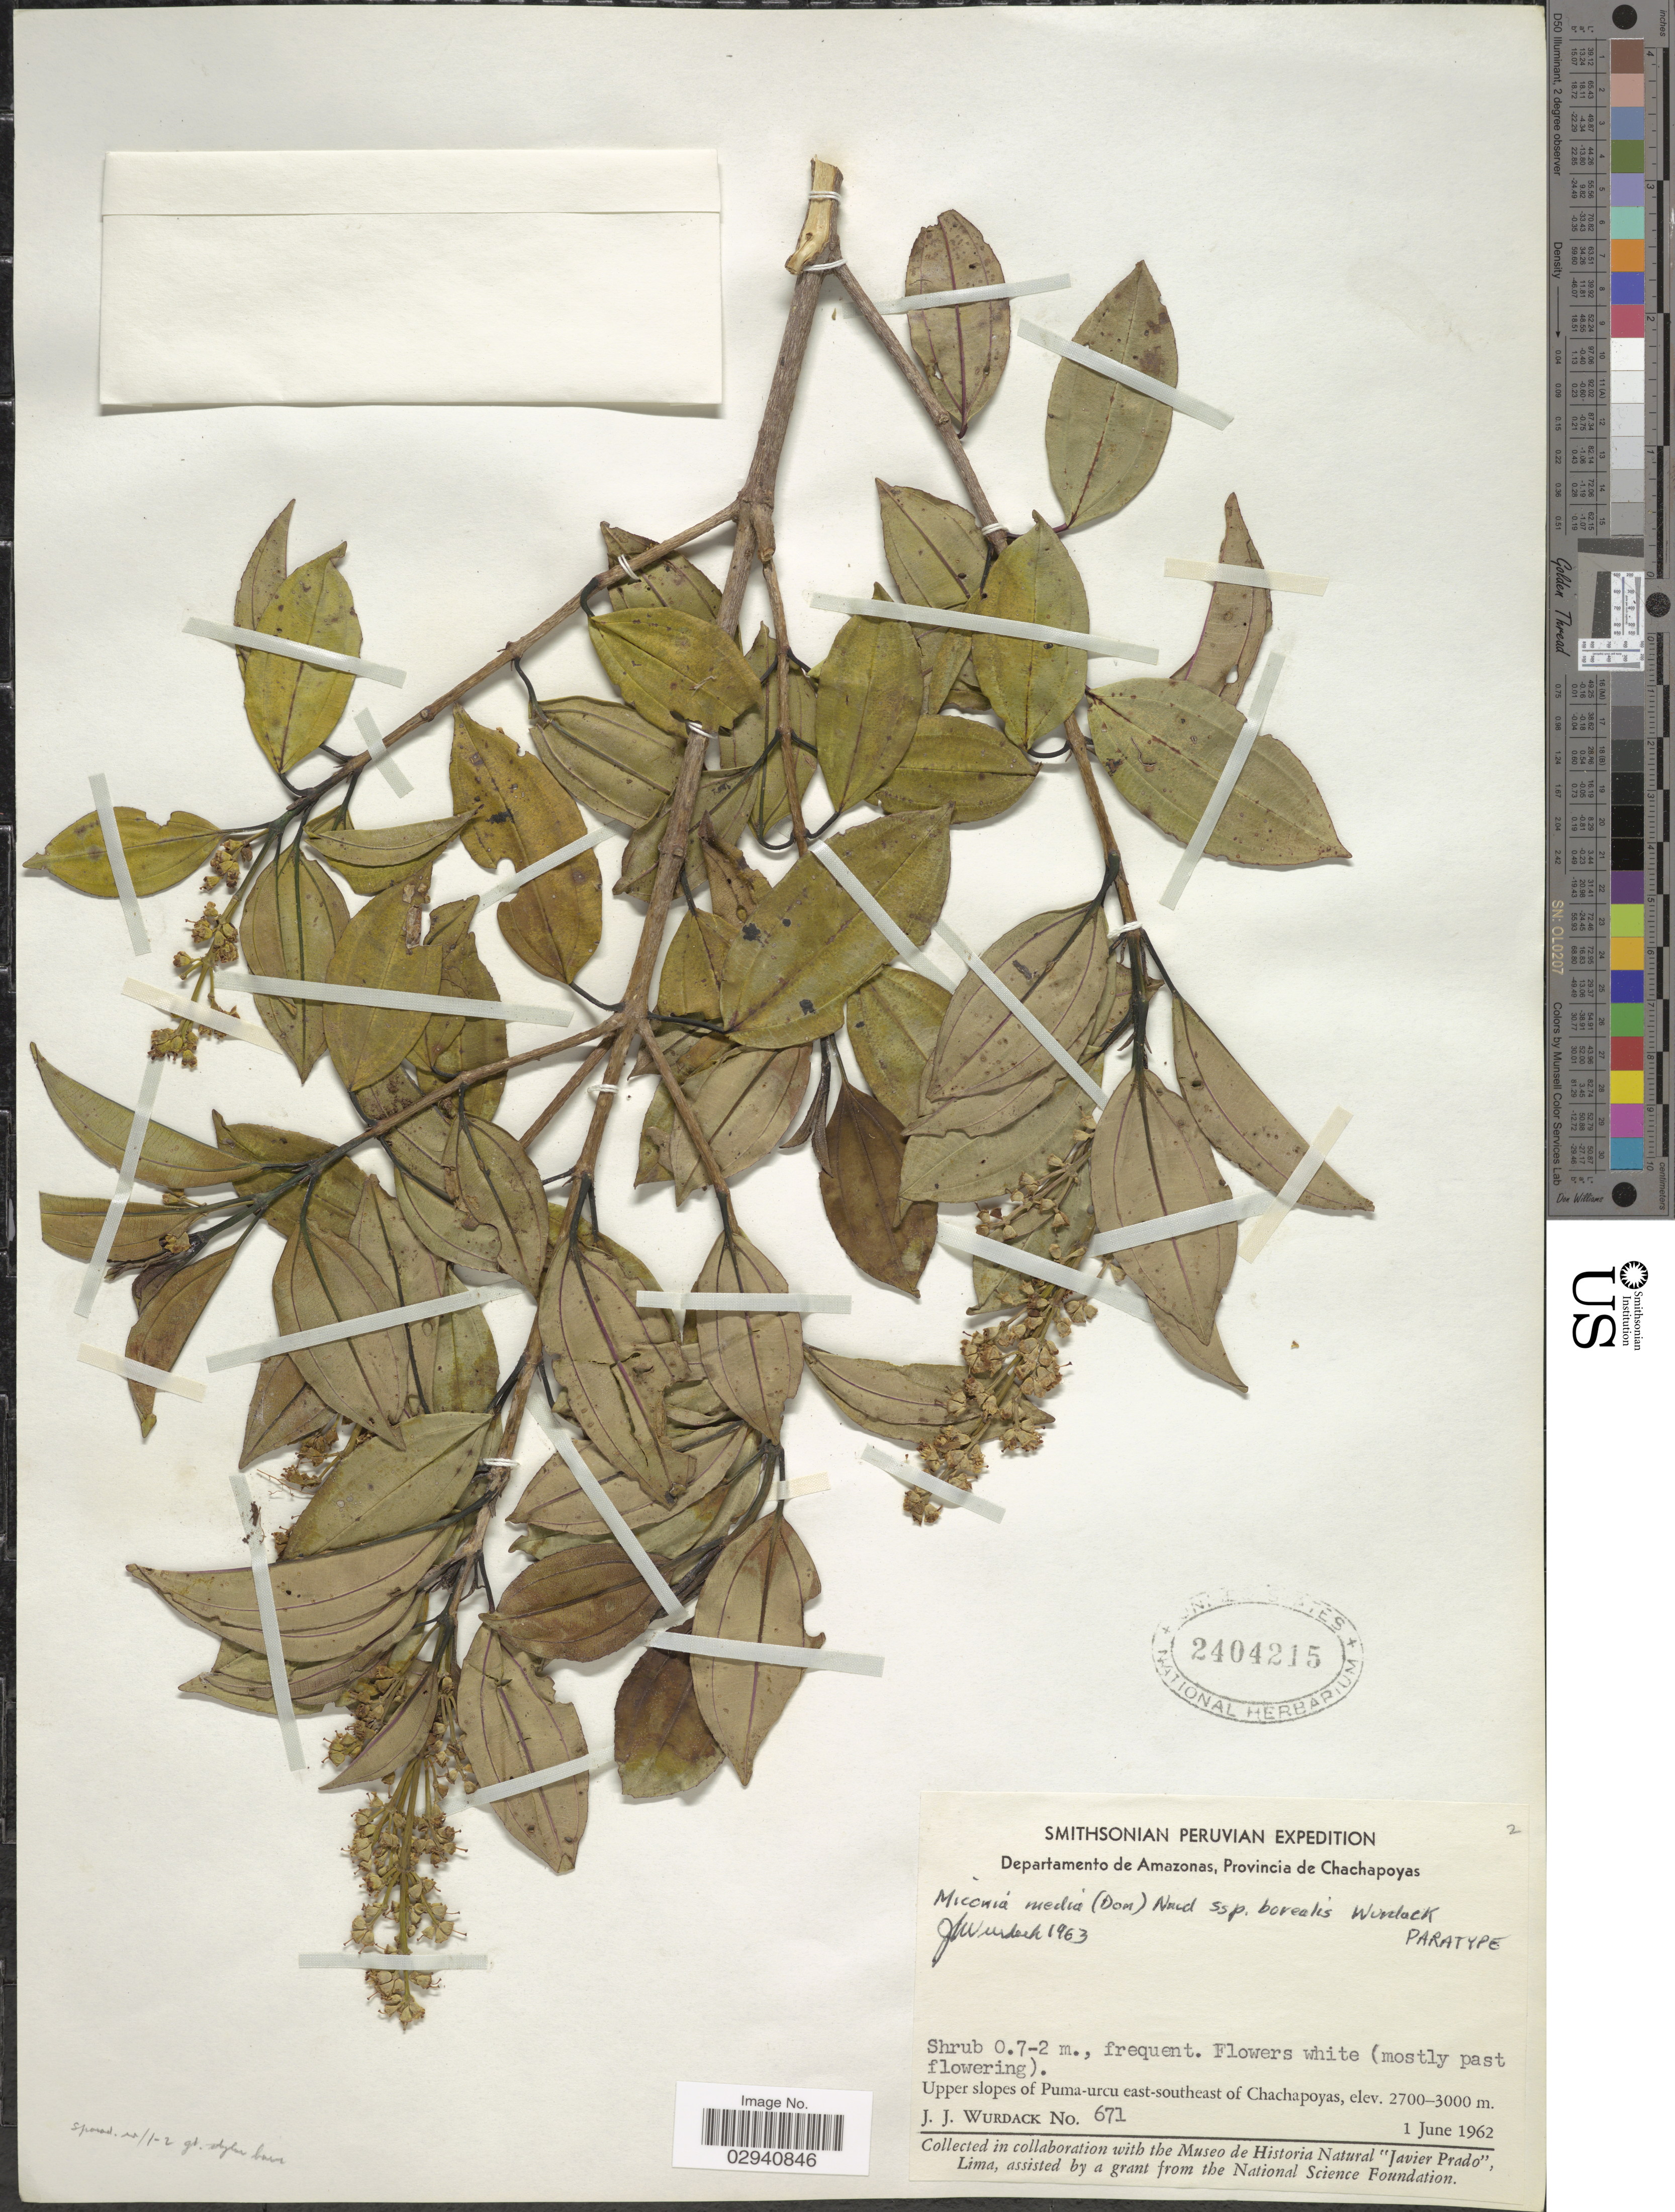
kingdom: Plantae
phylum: Tracheophyta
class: Magnoliopsida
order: Myrtales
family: Melastomataceae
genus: Miconia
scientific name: Miconia media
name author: (D. Don) Naudin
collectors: J. J. Wurdack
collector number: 671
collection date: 1962-06-01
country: Peru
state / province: Amazonas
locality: Departamento de Amazonas, Provincia de Chachapoyas. Upper slopes of Puma-urcu east-southeast of Chachapoyas.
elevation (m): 2700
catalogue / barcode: US 2404215